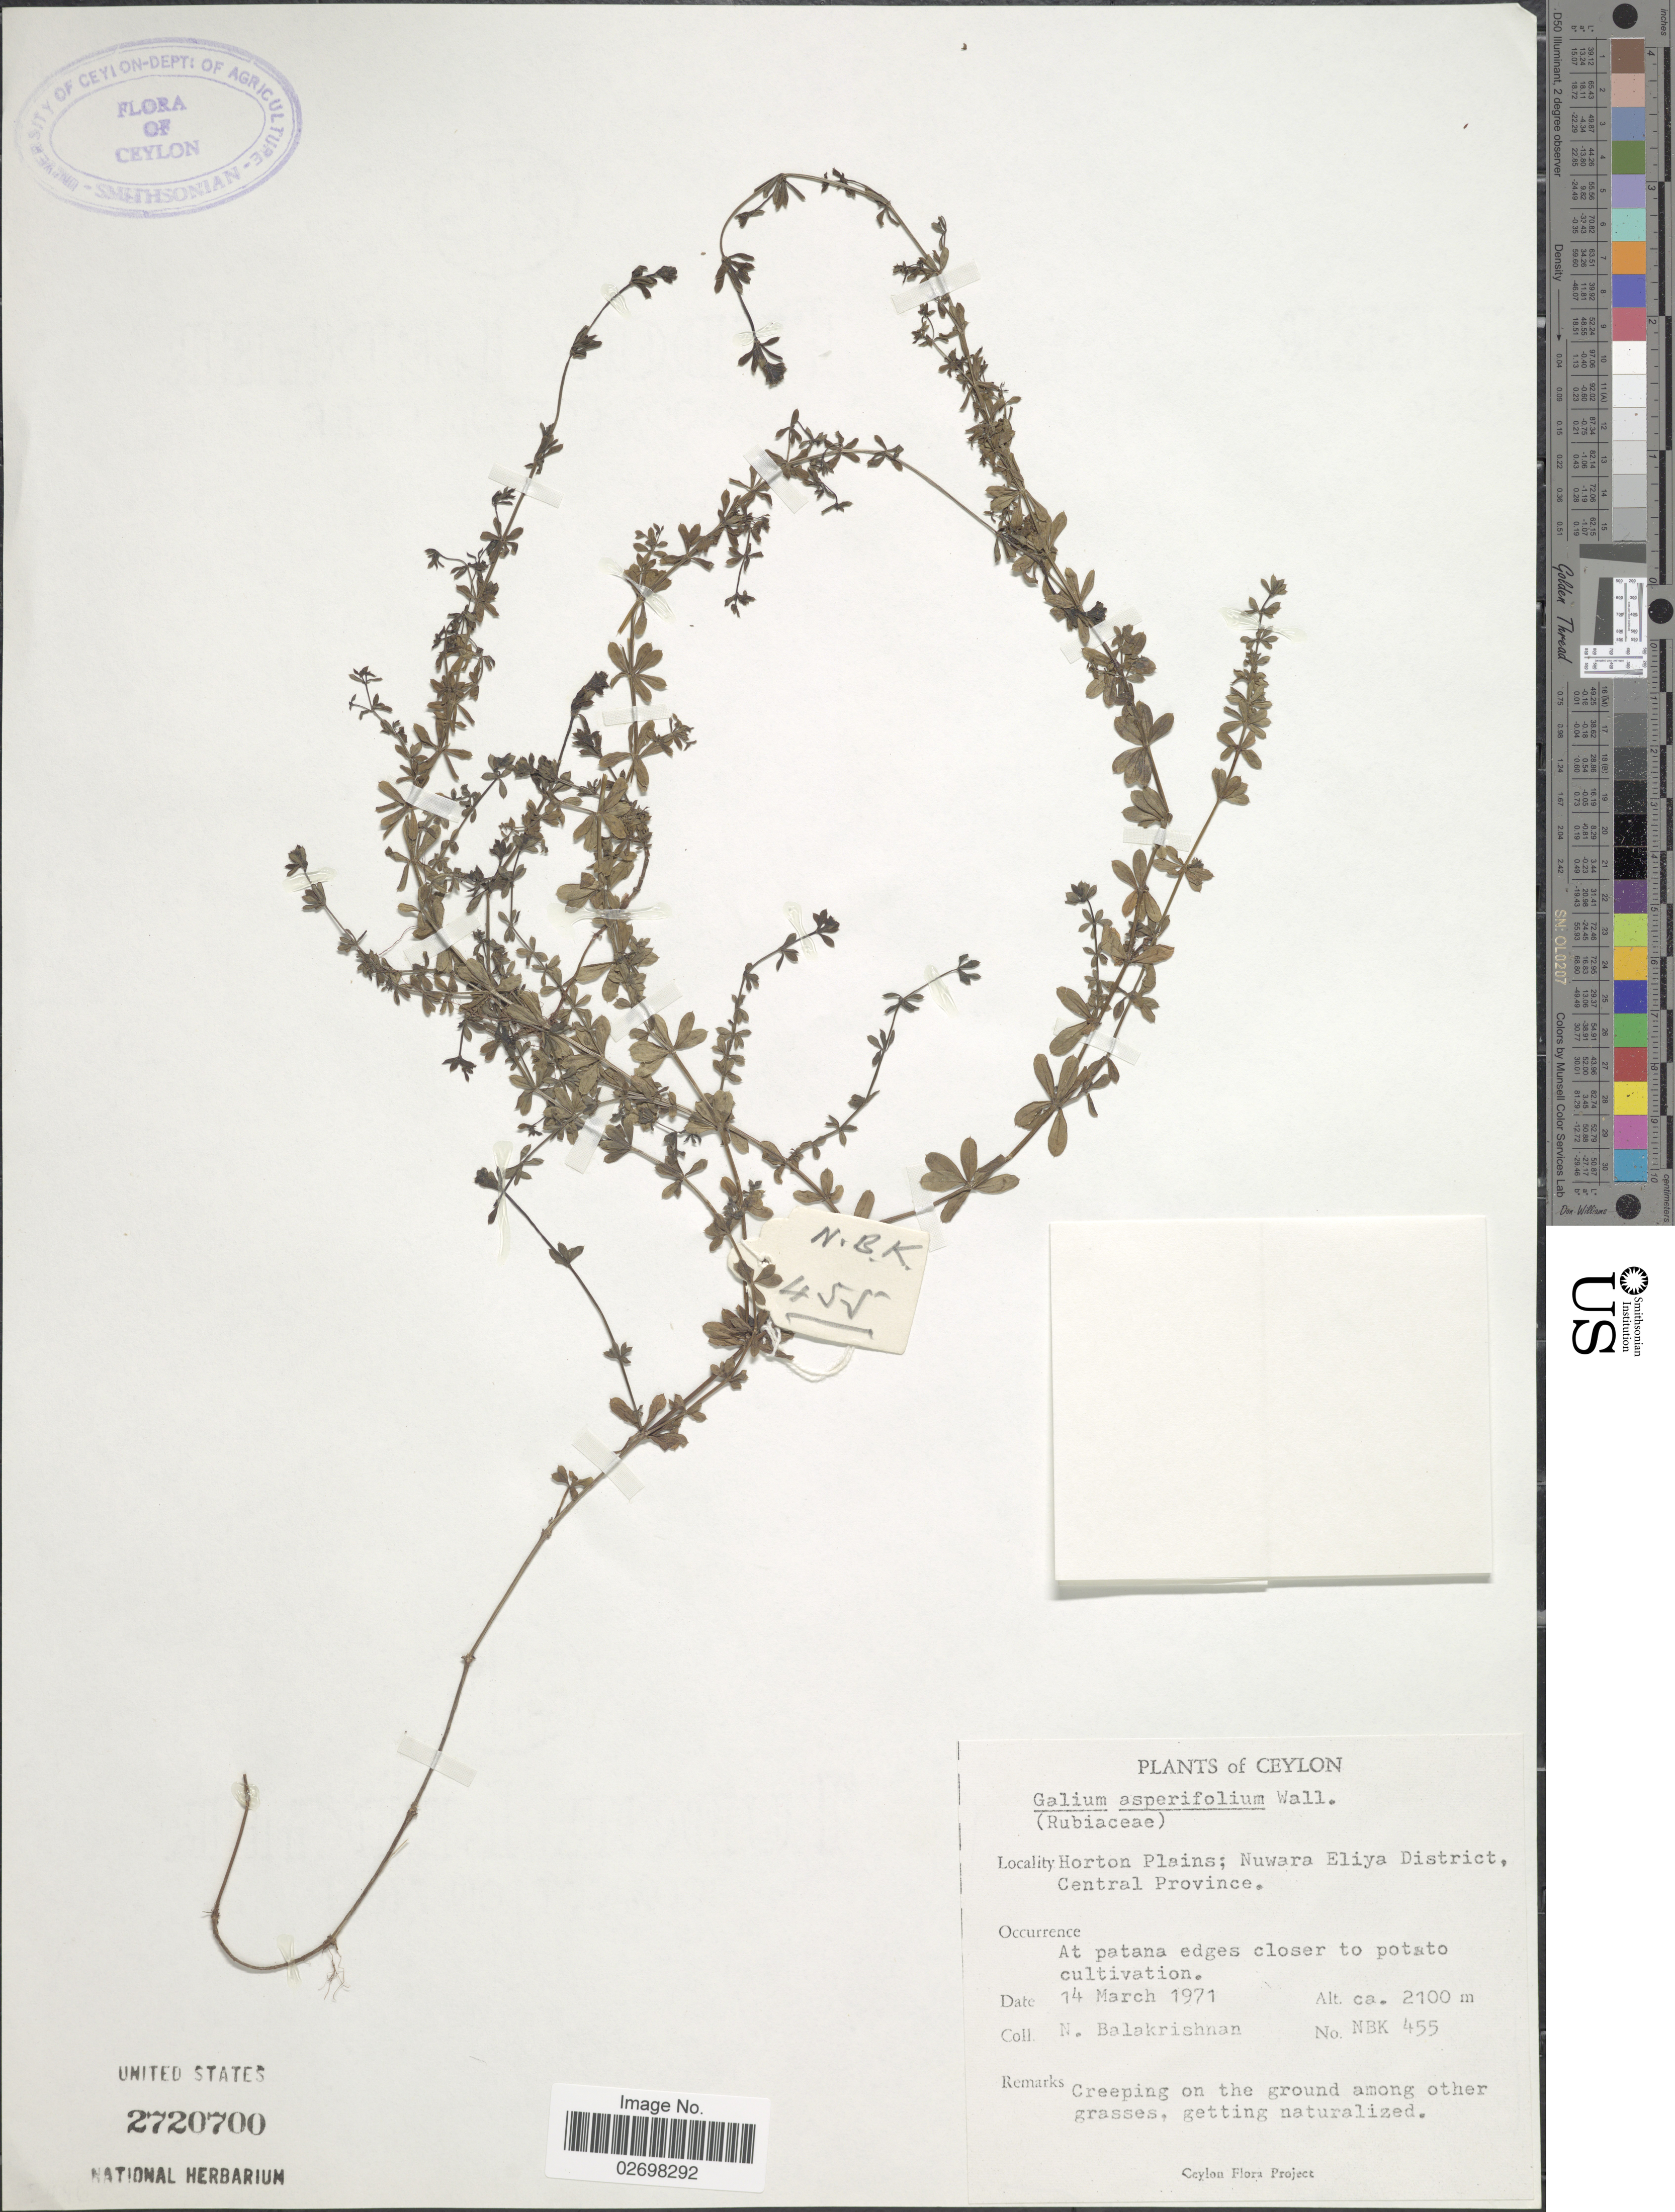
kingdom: Plantae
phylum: Tracheophyta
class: Magnoliopsida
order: Gentianales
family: Rubiaceae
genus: Galium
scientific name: Galium asperifolium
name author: Wall.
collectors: N. Balakrishnan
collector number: NBK 455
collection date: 1971-03-14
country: Sri Lanka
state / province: Central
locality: Ceylon, Horton Plains; Nuwara Eliya District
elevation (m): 2100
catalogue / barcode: US 2720700